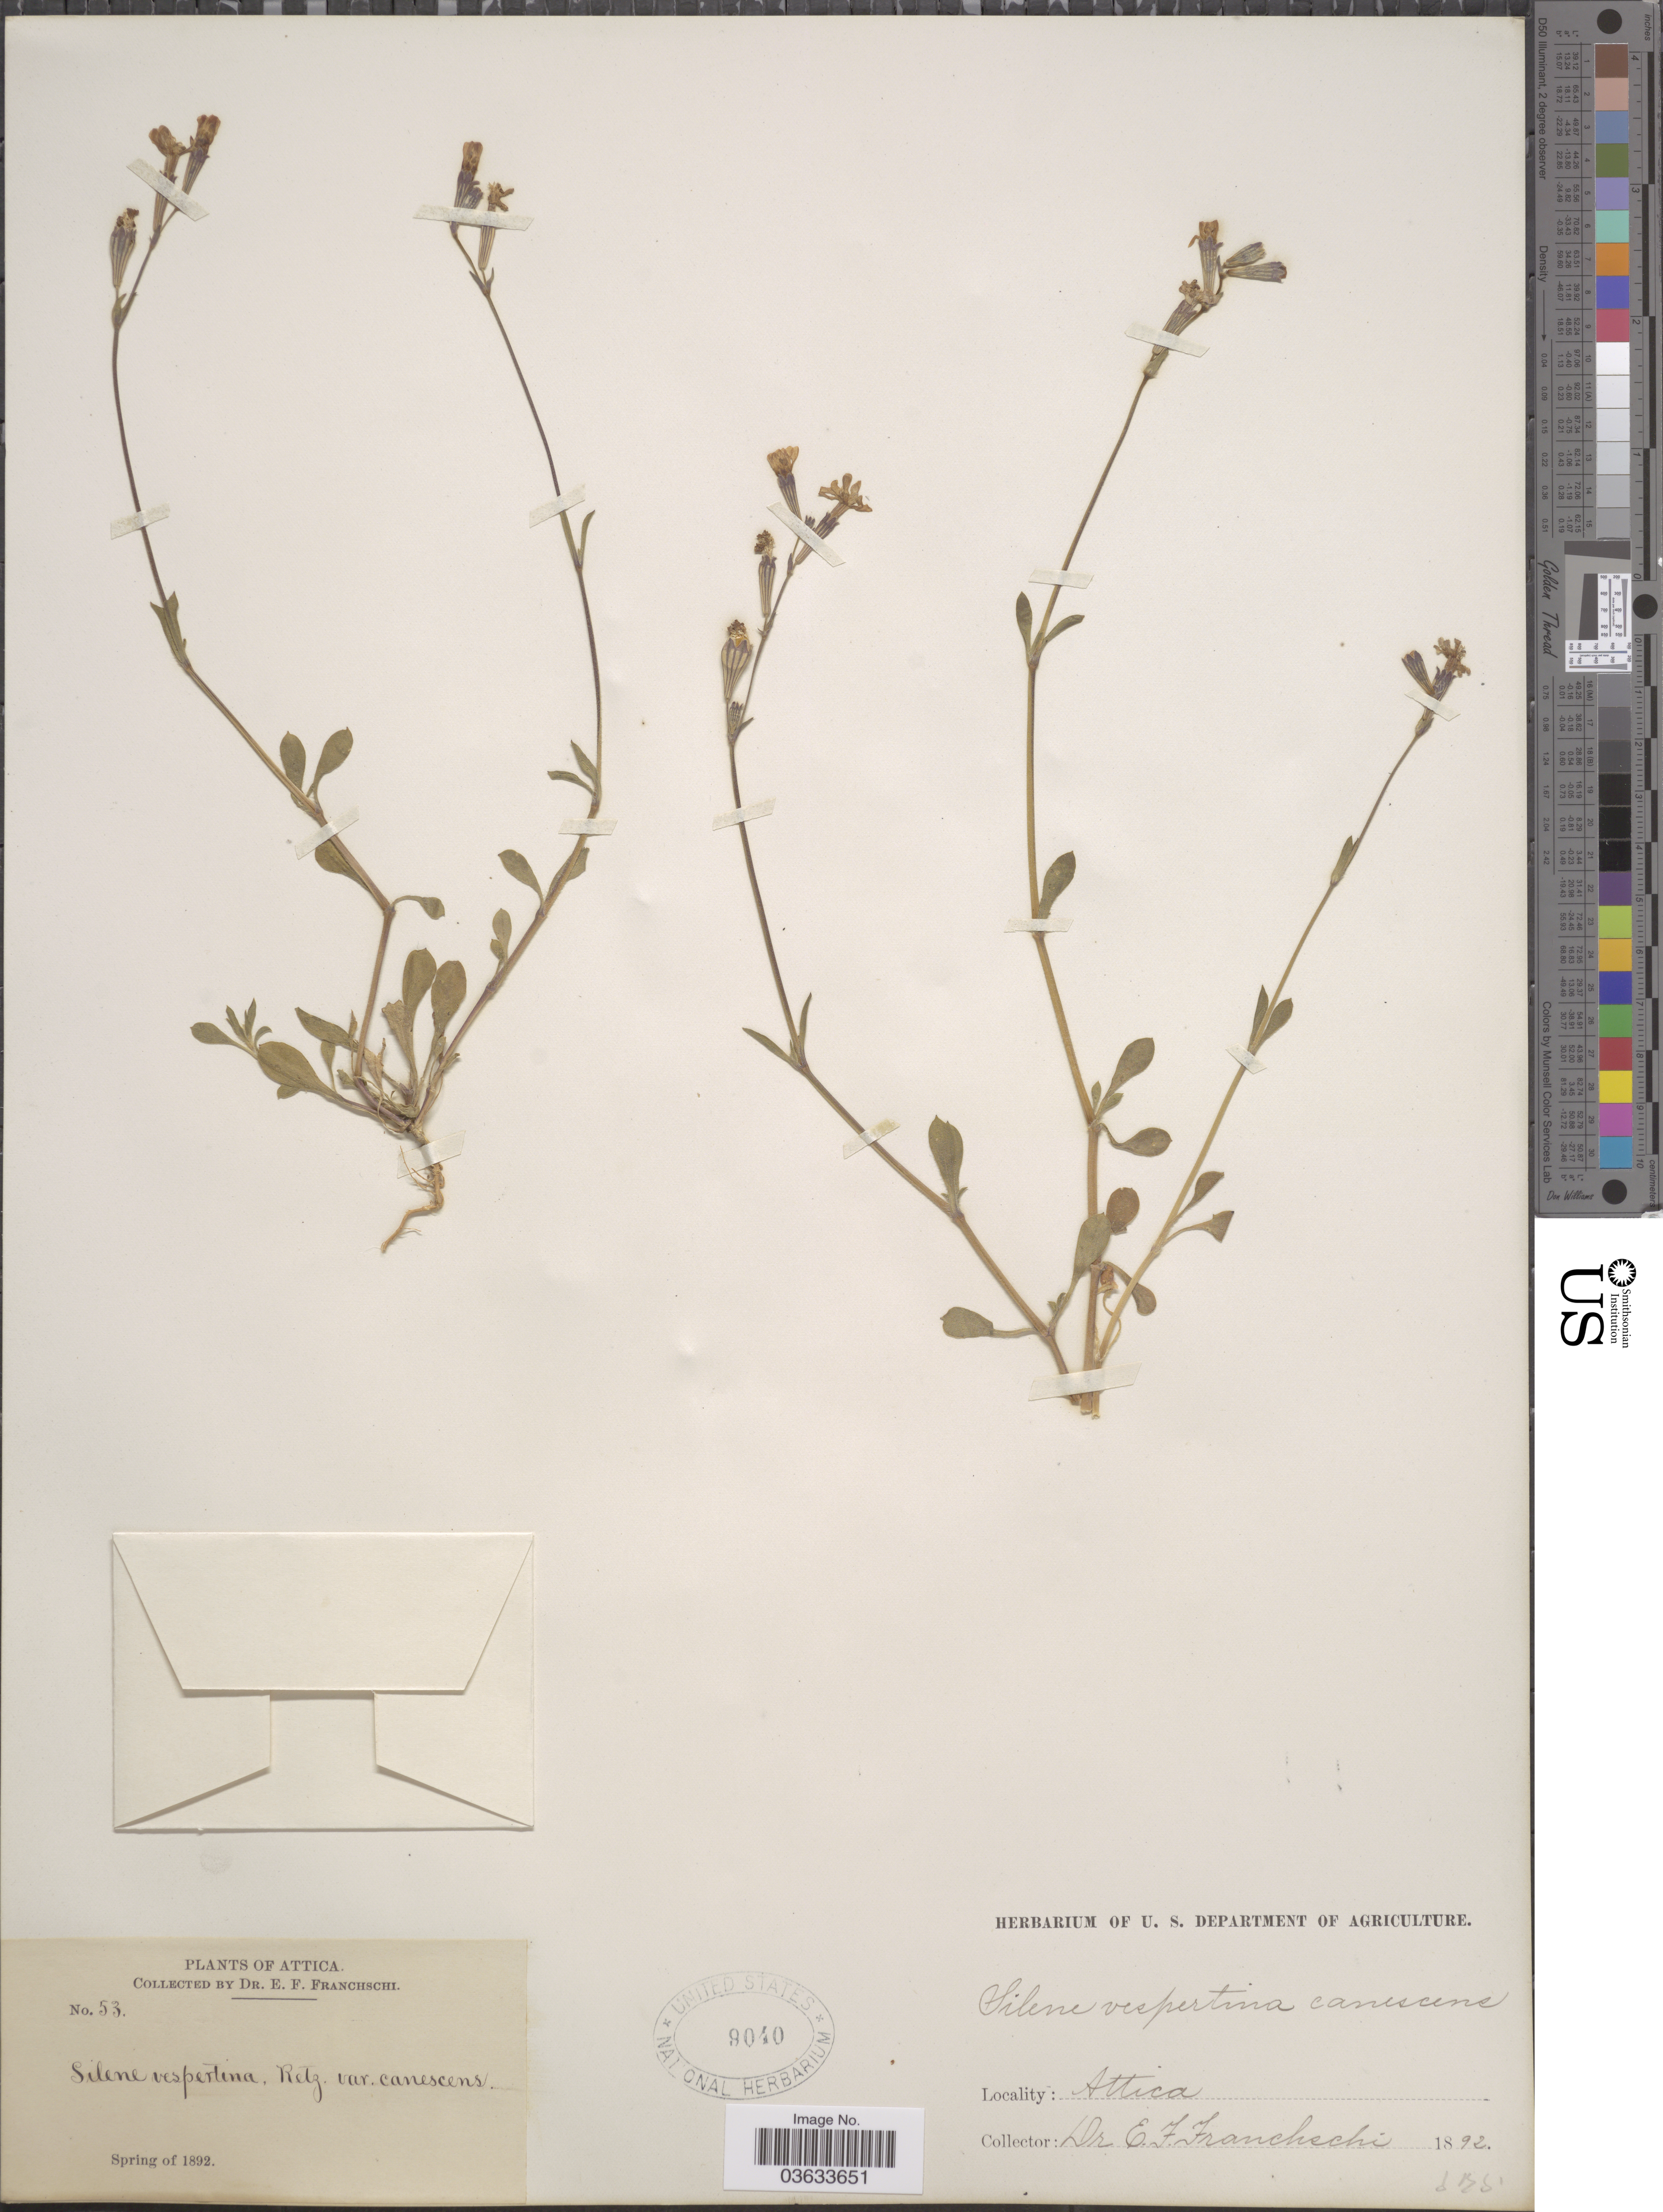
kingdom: Plantae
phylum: Tracheophyta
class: Magnoliopsida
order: Caryophyllales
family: Caryophyllaceae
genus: Silene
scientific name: Silene vespertina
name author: Retz.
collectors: E. Franchschi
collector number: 53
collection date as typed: Spring of 1892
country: Greece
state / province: Attica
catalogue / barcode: US 9040